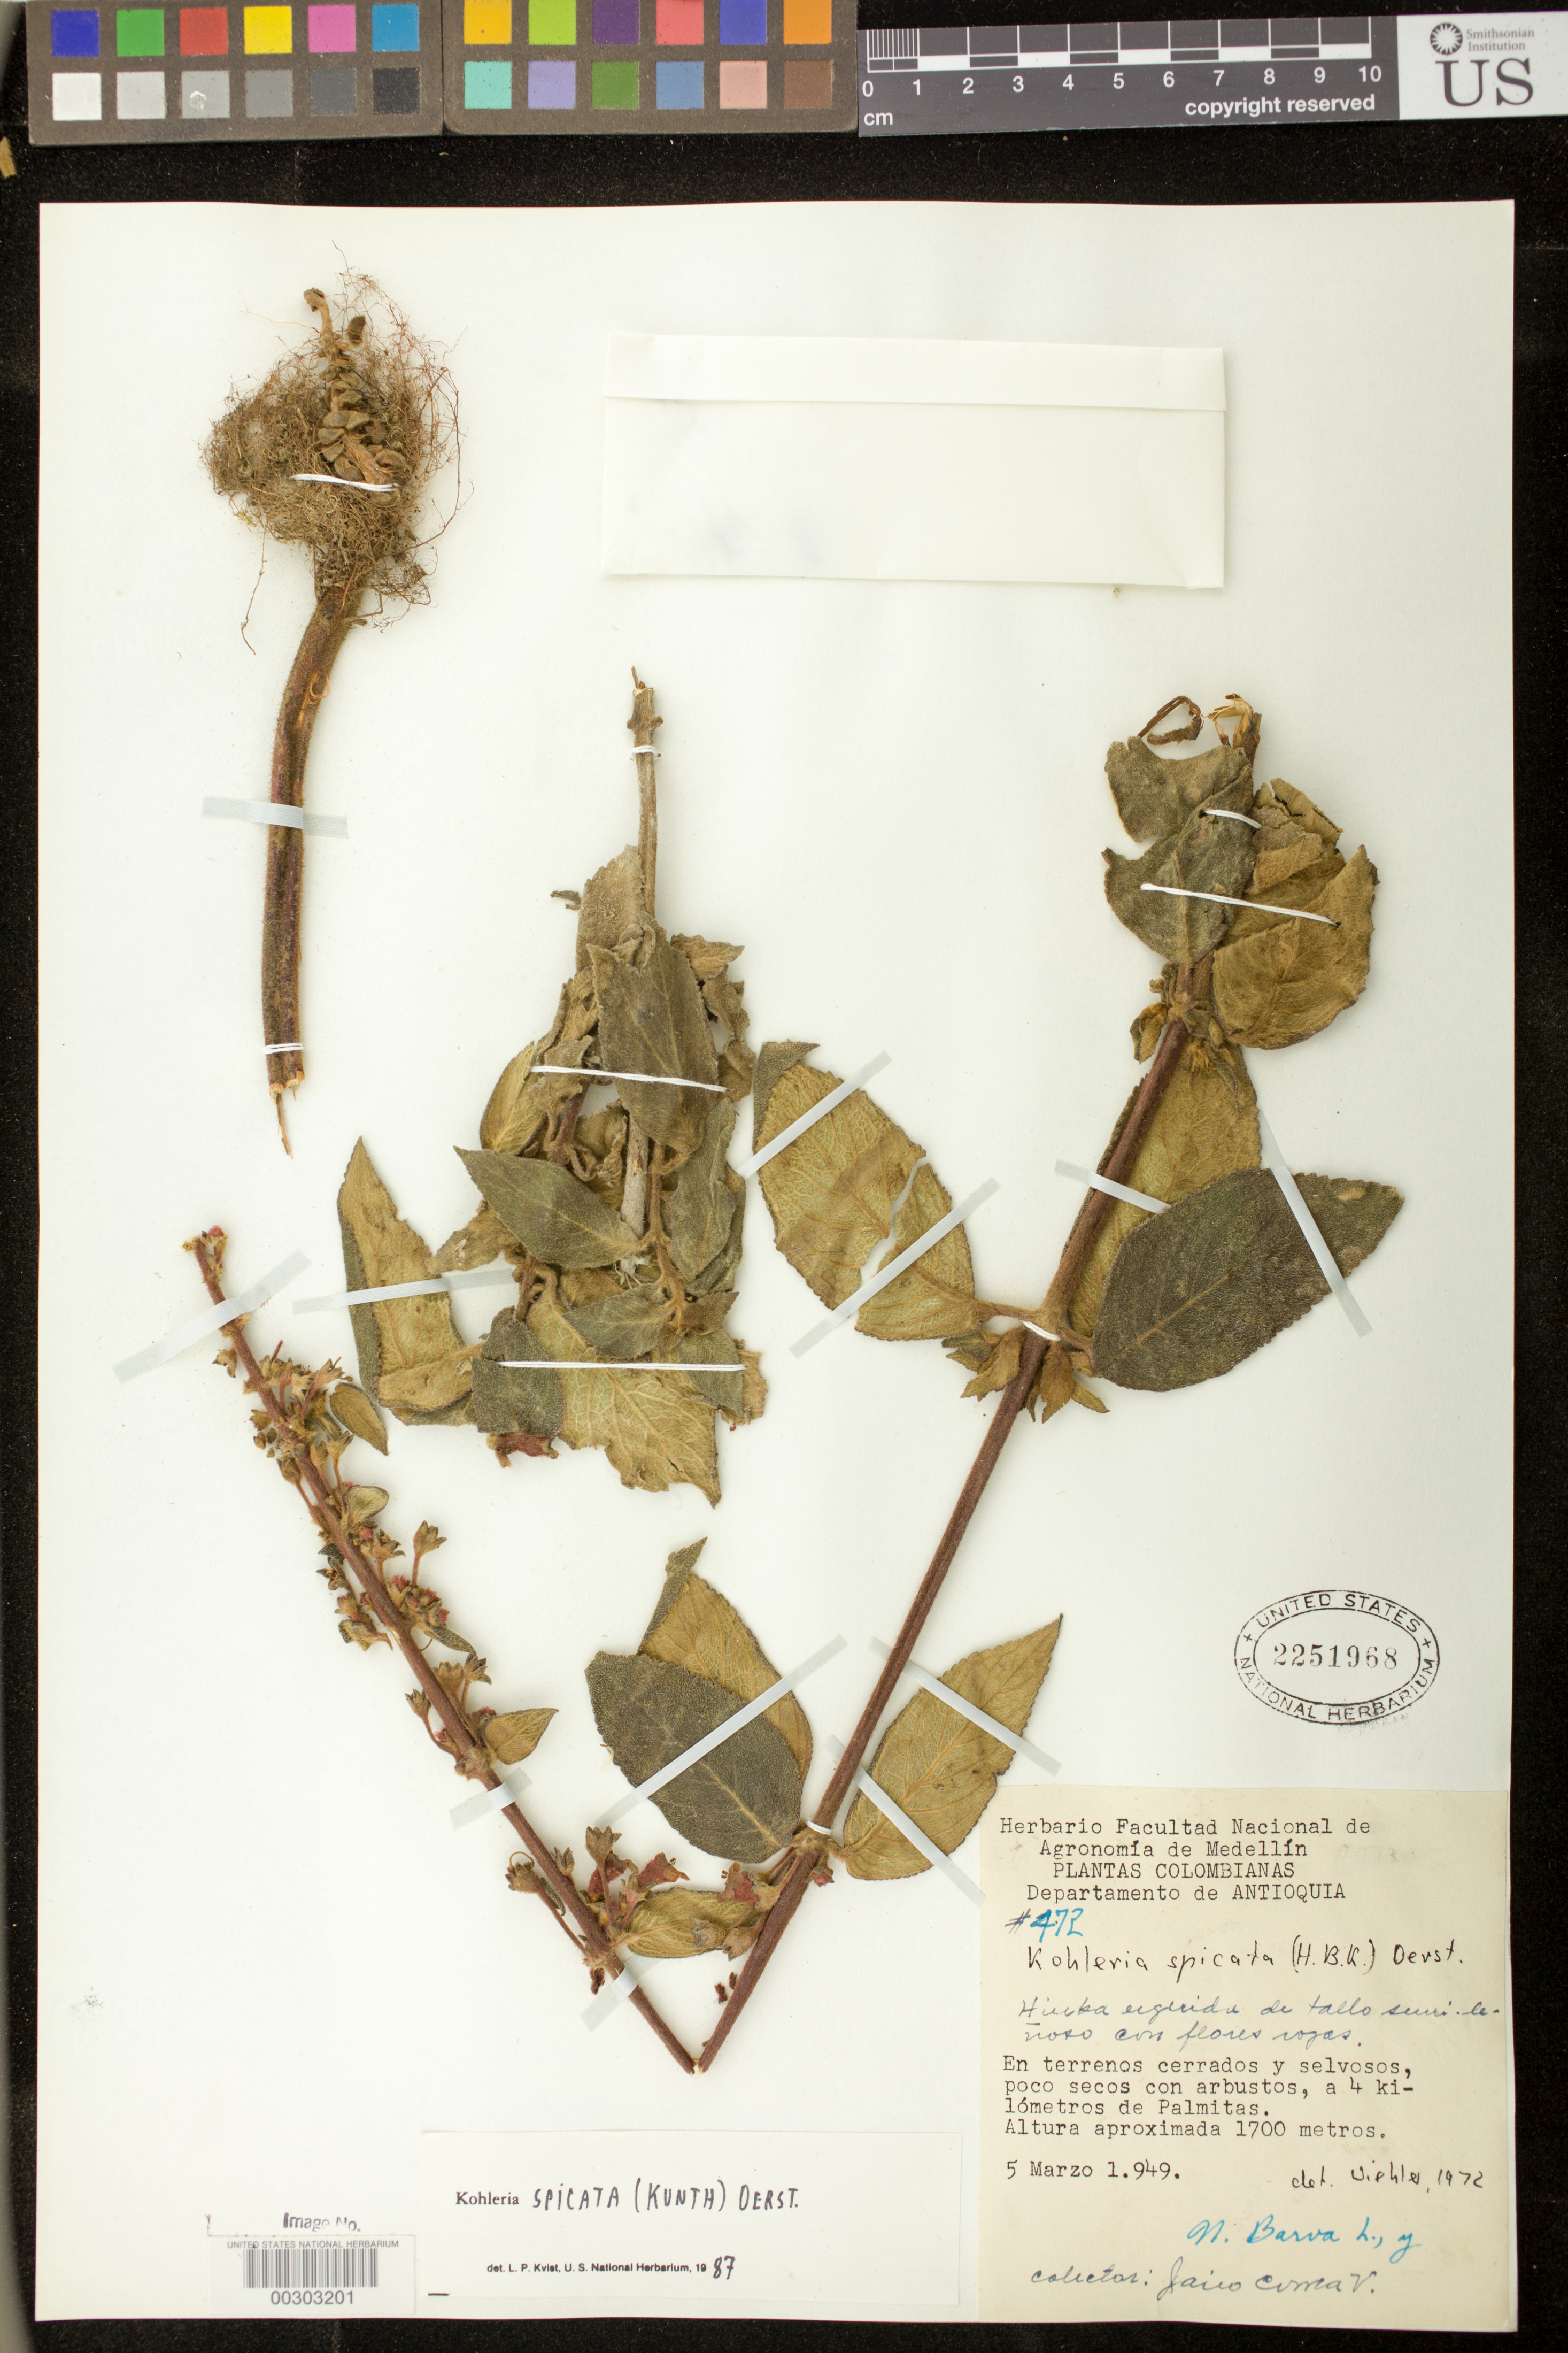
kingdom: Plantae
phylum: Tracheophyta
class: Magnoliopsida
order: Lamiales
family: Gesneriaceae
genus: Kohleria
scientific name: Kohleria spicata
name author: (Kunth) Oerst.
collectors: N. Barva-L. & J. Coma-V.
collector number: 472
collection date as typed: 05 Mar 1949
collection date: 1949-03-05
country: Colombia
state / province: Antioquia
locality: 4 km from Palmitas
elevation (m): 1700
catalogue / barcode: US 2251968